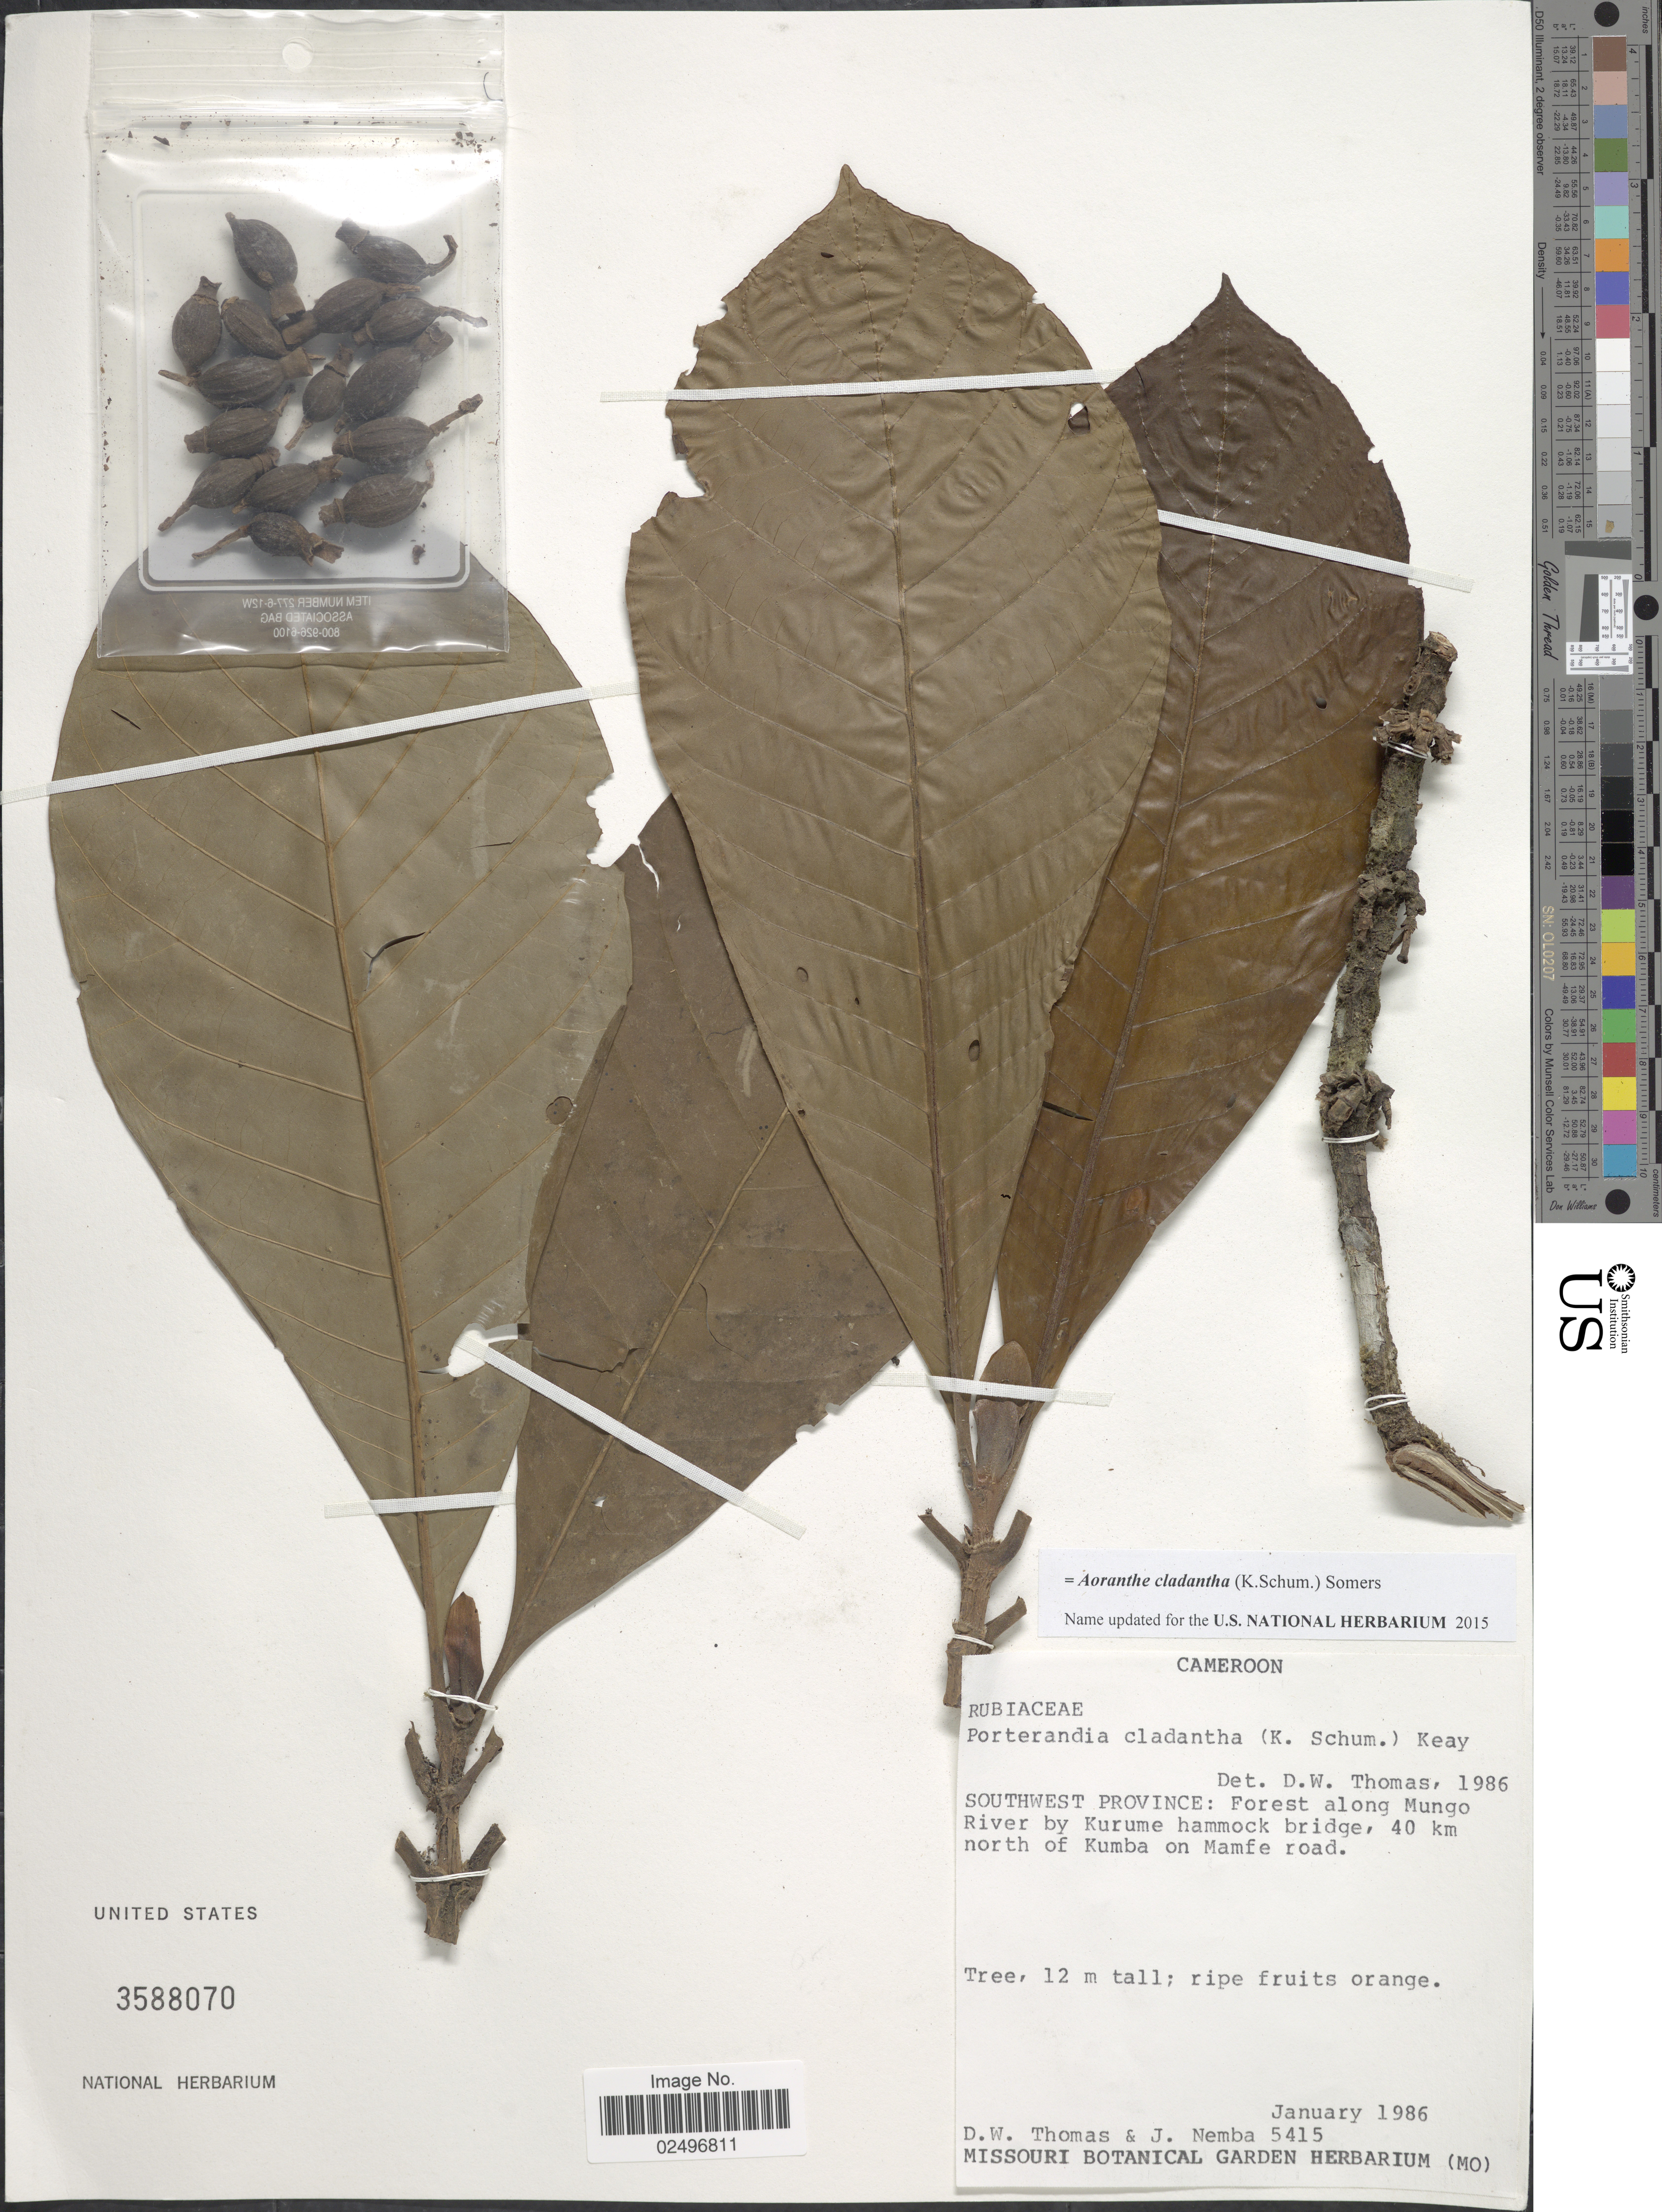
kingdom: Plantae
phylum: Tracheophyta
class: Magnoliopsida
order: Gentianales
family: Rubiaceae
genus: Aoranthe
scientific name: Aoranthe cladantha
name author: (K. Schum.) Somers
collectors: D. W. Thomas & J. Nemba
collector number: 5415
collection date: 1986-01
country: Cameroon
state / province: Sud-Ouest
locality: Southwest Province: Forest along Mungo River by Kurume hammock bridge, 40 km north of Kumba on Mamfe road.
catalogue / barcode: US 3588070